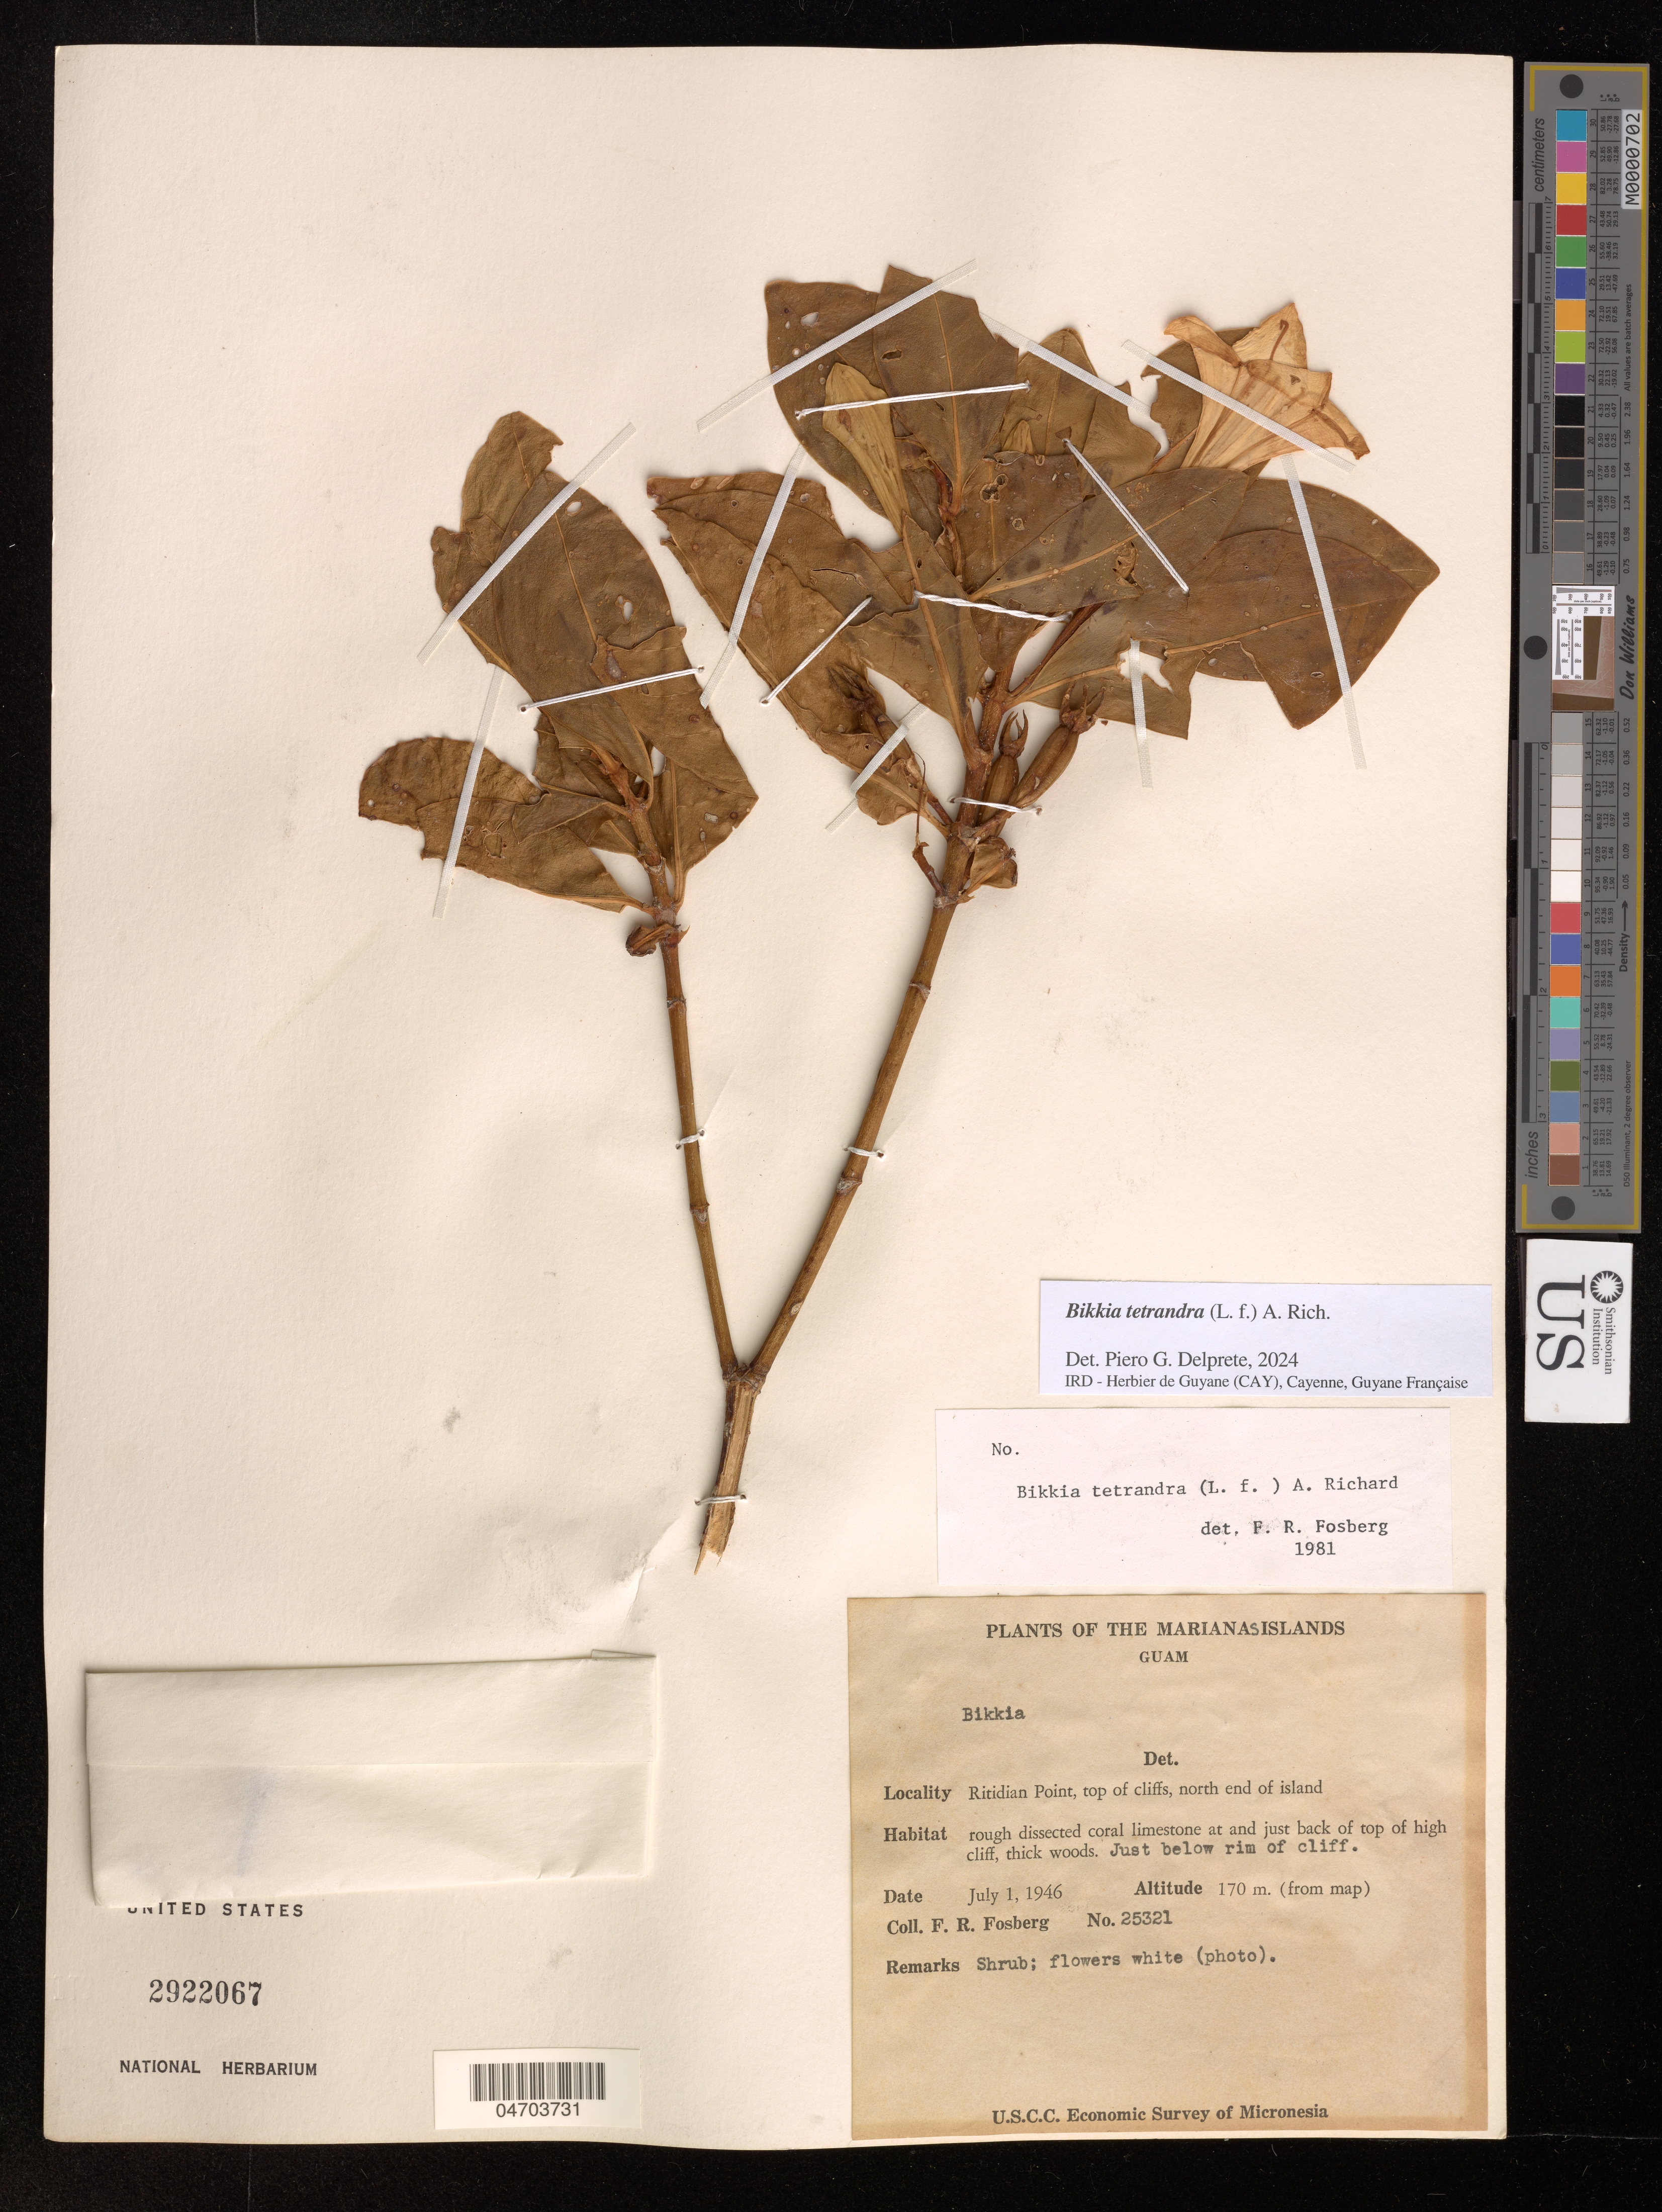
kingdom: Plantae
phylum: Tracheophyta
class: Magnoliopsida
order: Gentianales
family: Rubiaceae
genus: Bikkia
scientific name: Bikkia tetrandra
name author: (L. f.) A. Rich.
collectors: F. R. Fosberg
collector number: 25321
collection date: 1946-07-01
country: Northern Mariana Islands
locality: Guam, Ritidian Point, top of cliffs, north end of island.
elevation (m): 170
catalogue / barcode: US 25321